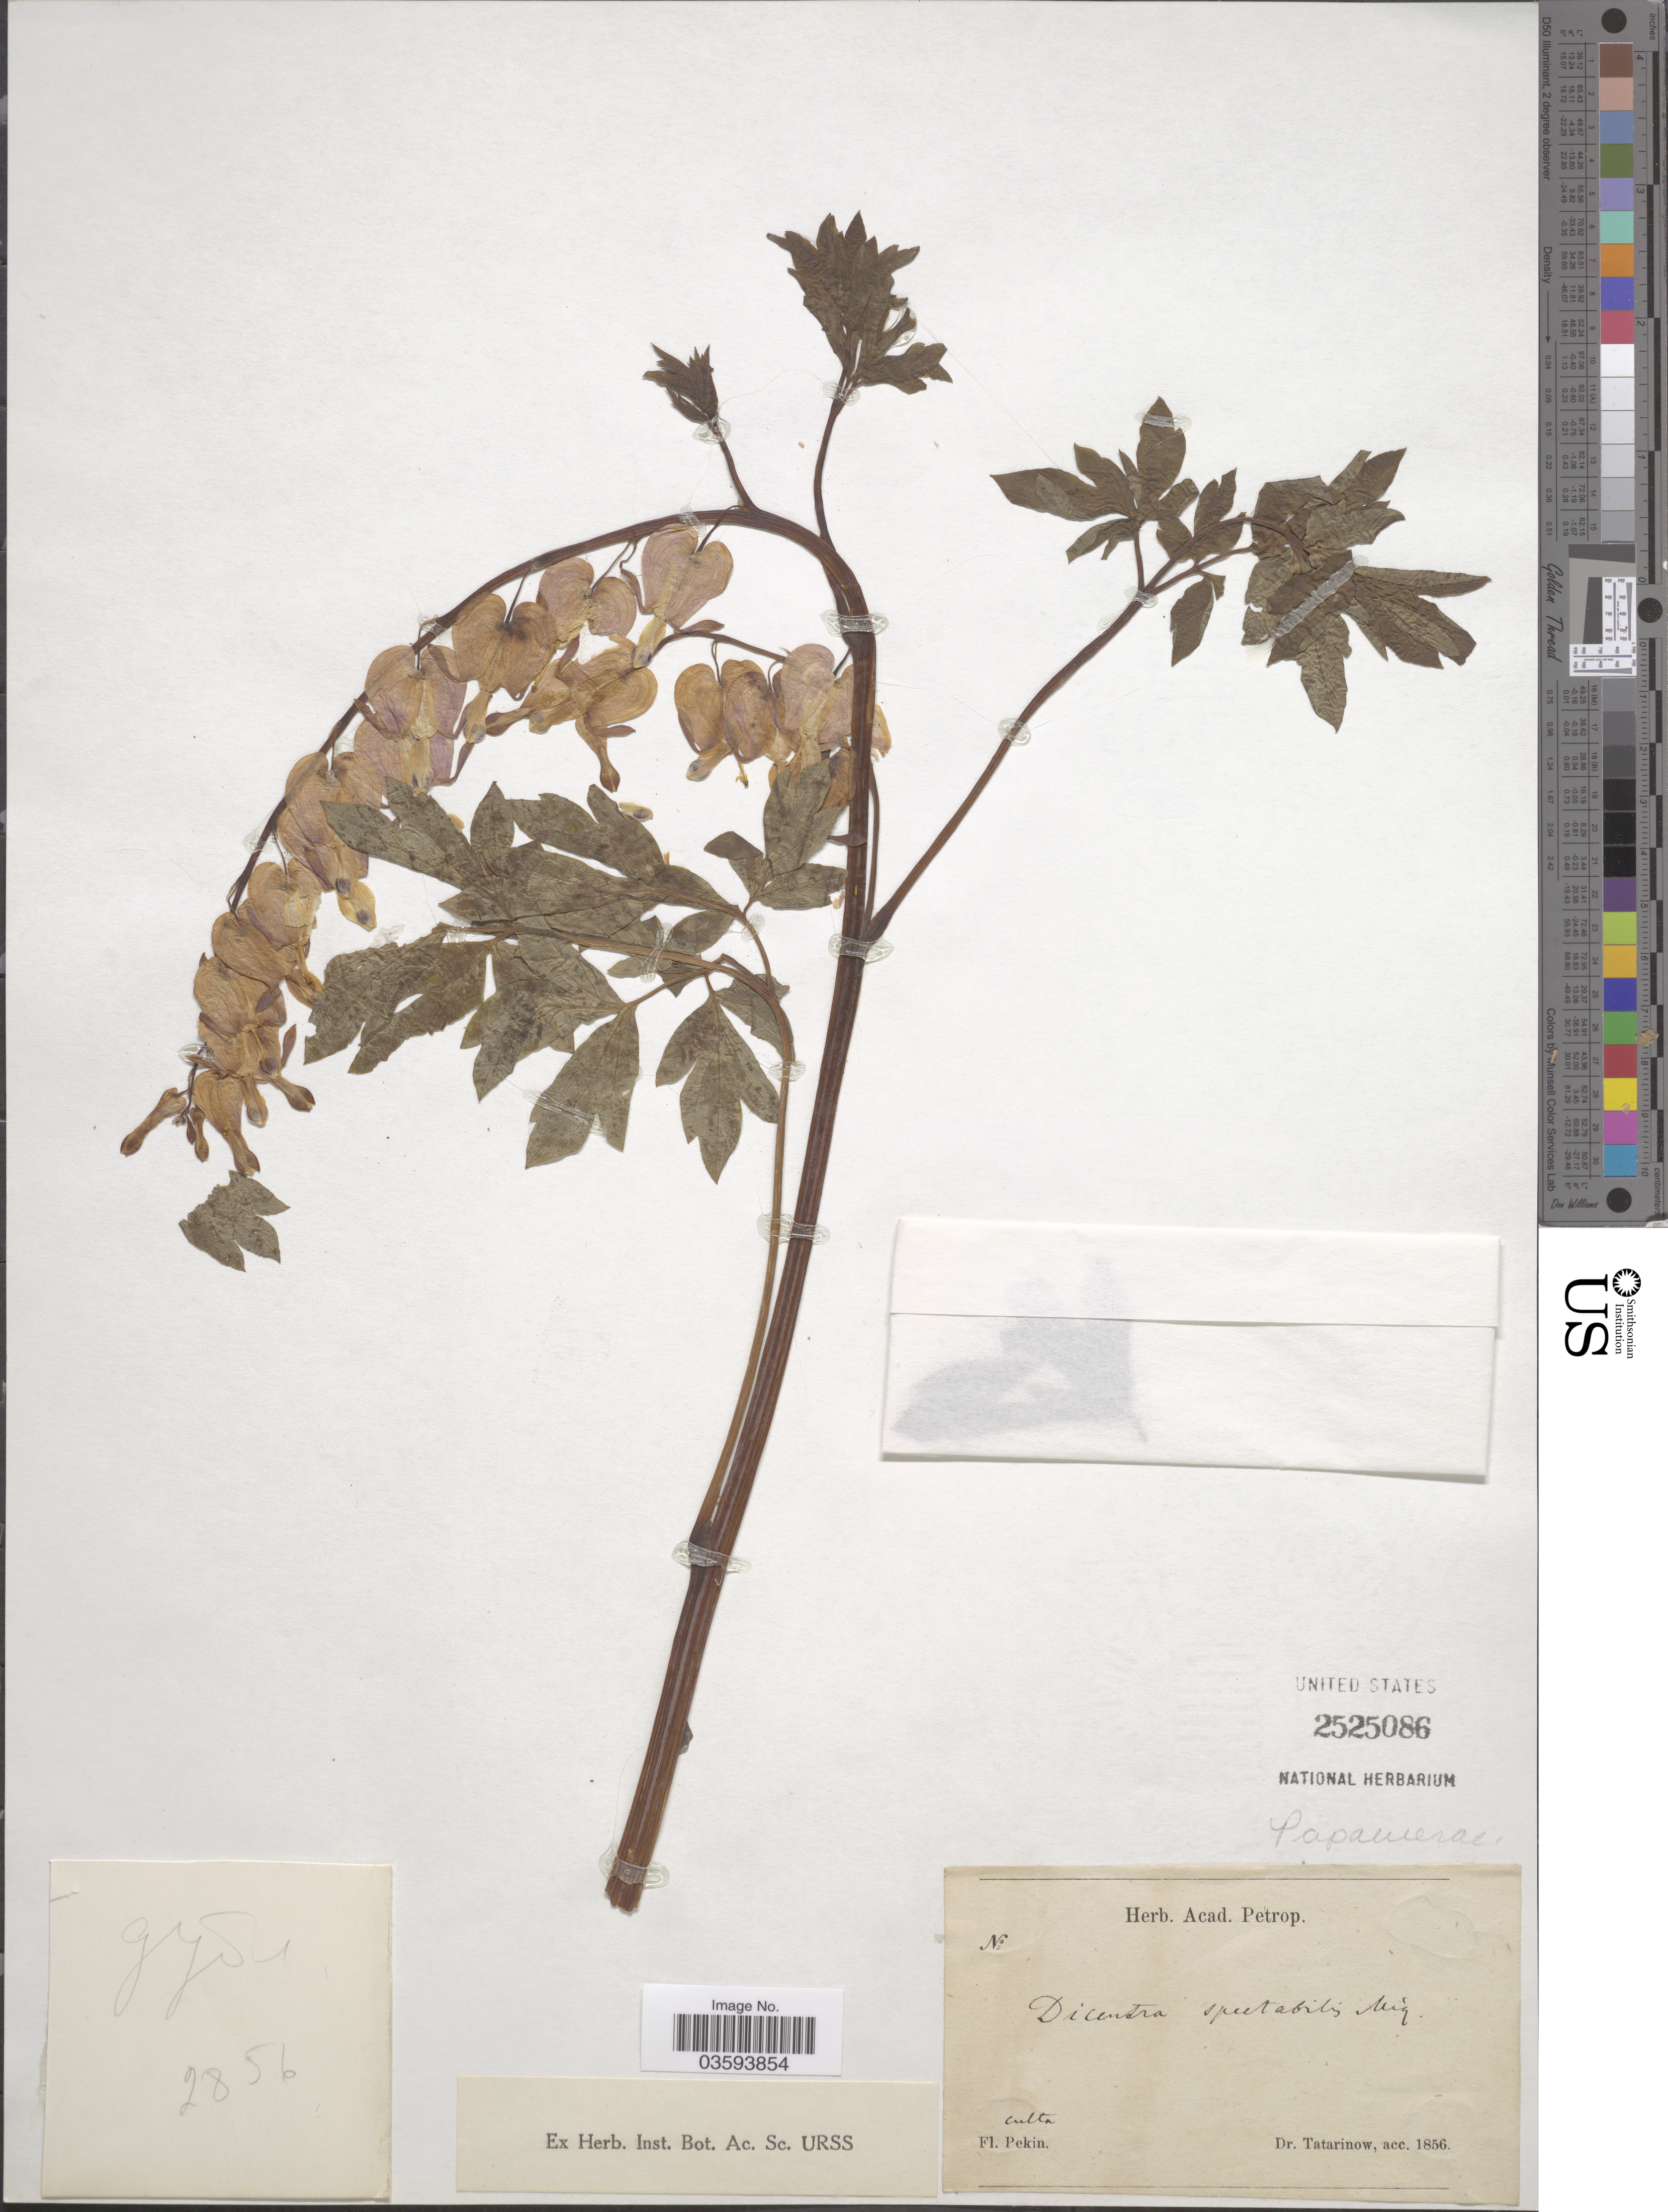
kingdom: Plantae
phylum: Tracheophyta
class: Magnoliopsida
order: Ranunculales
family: Papaveraceae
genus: Lamprocapnos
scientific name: Lamprocapnos spectabilis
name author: (L.) Fukuhara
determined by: Strong, M. T., (US), Smithsonian Institution - National Museum of Natural History (UNITED STATES)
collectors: -. Tatarinow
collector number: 2856?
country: China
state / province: Beijing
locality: Fl. Pekin.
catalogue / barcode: US 2525086